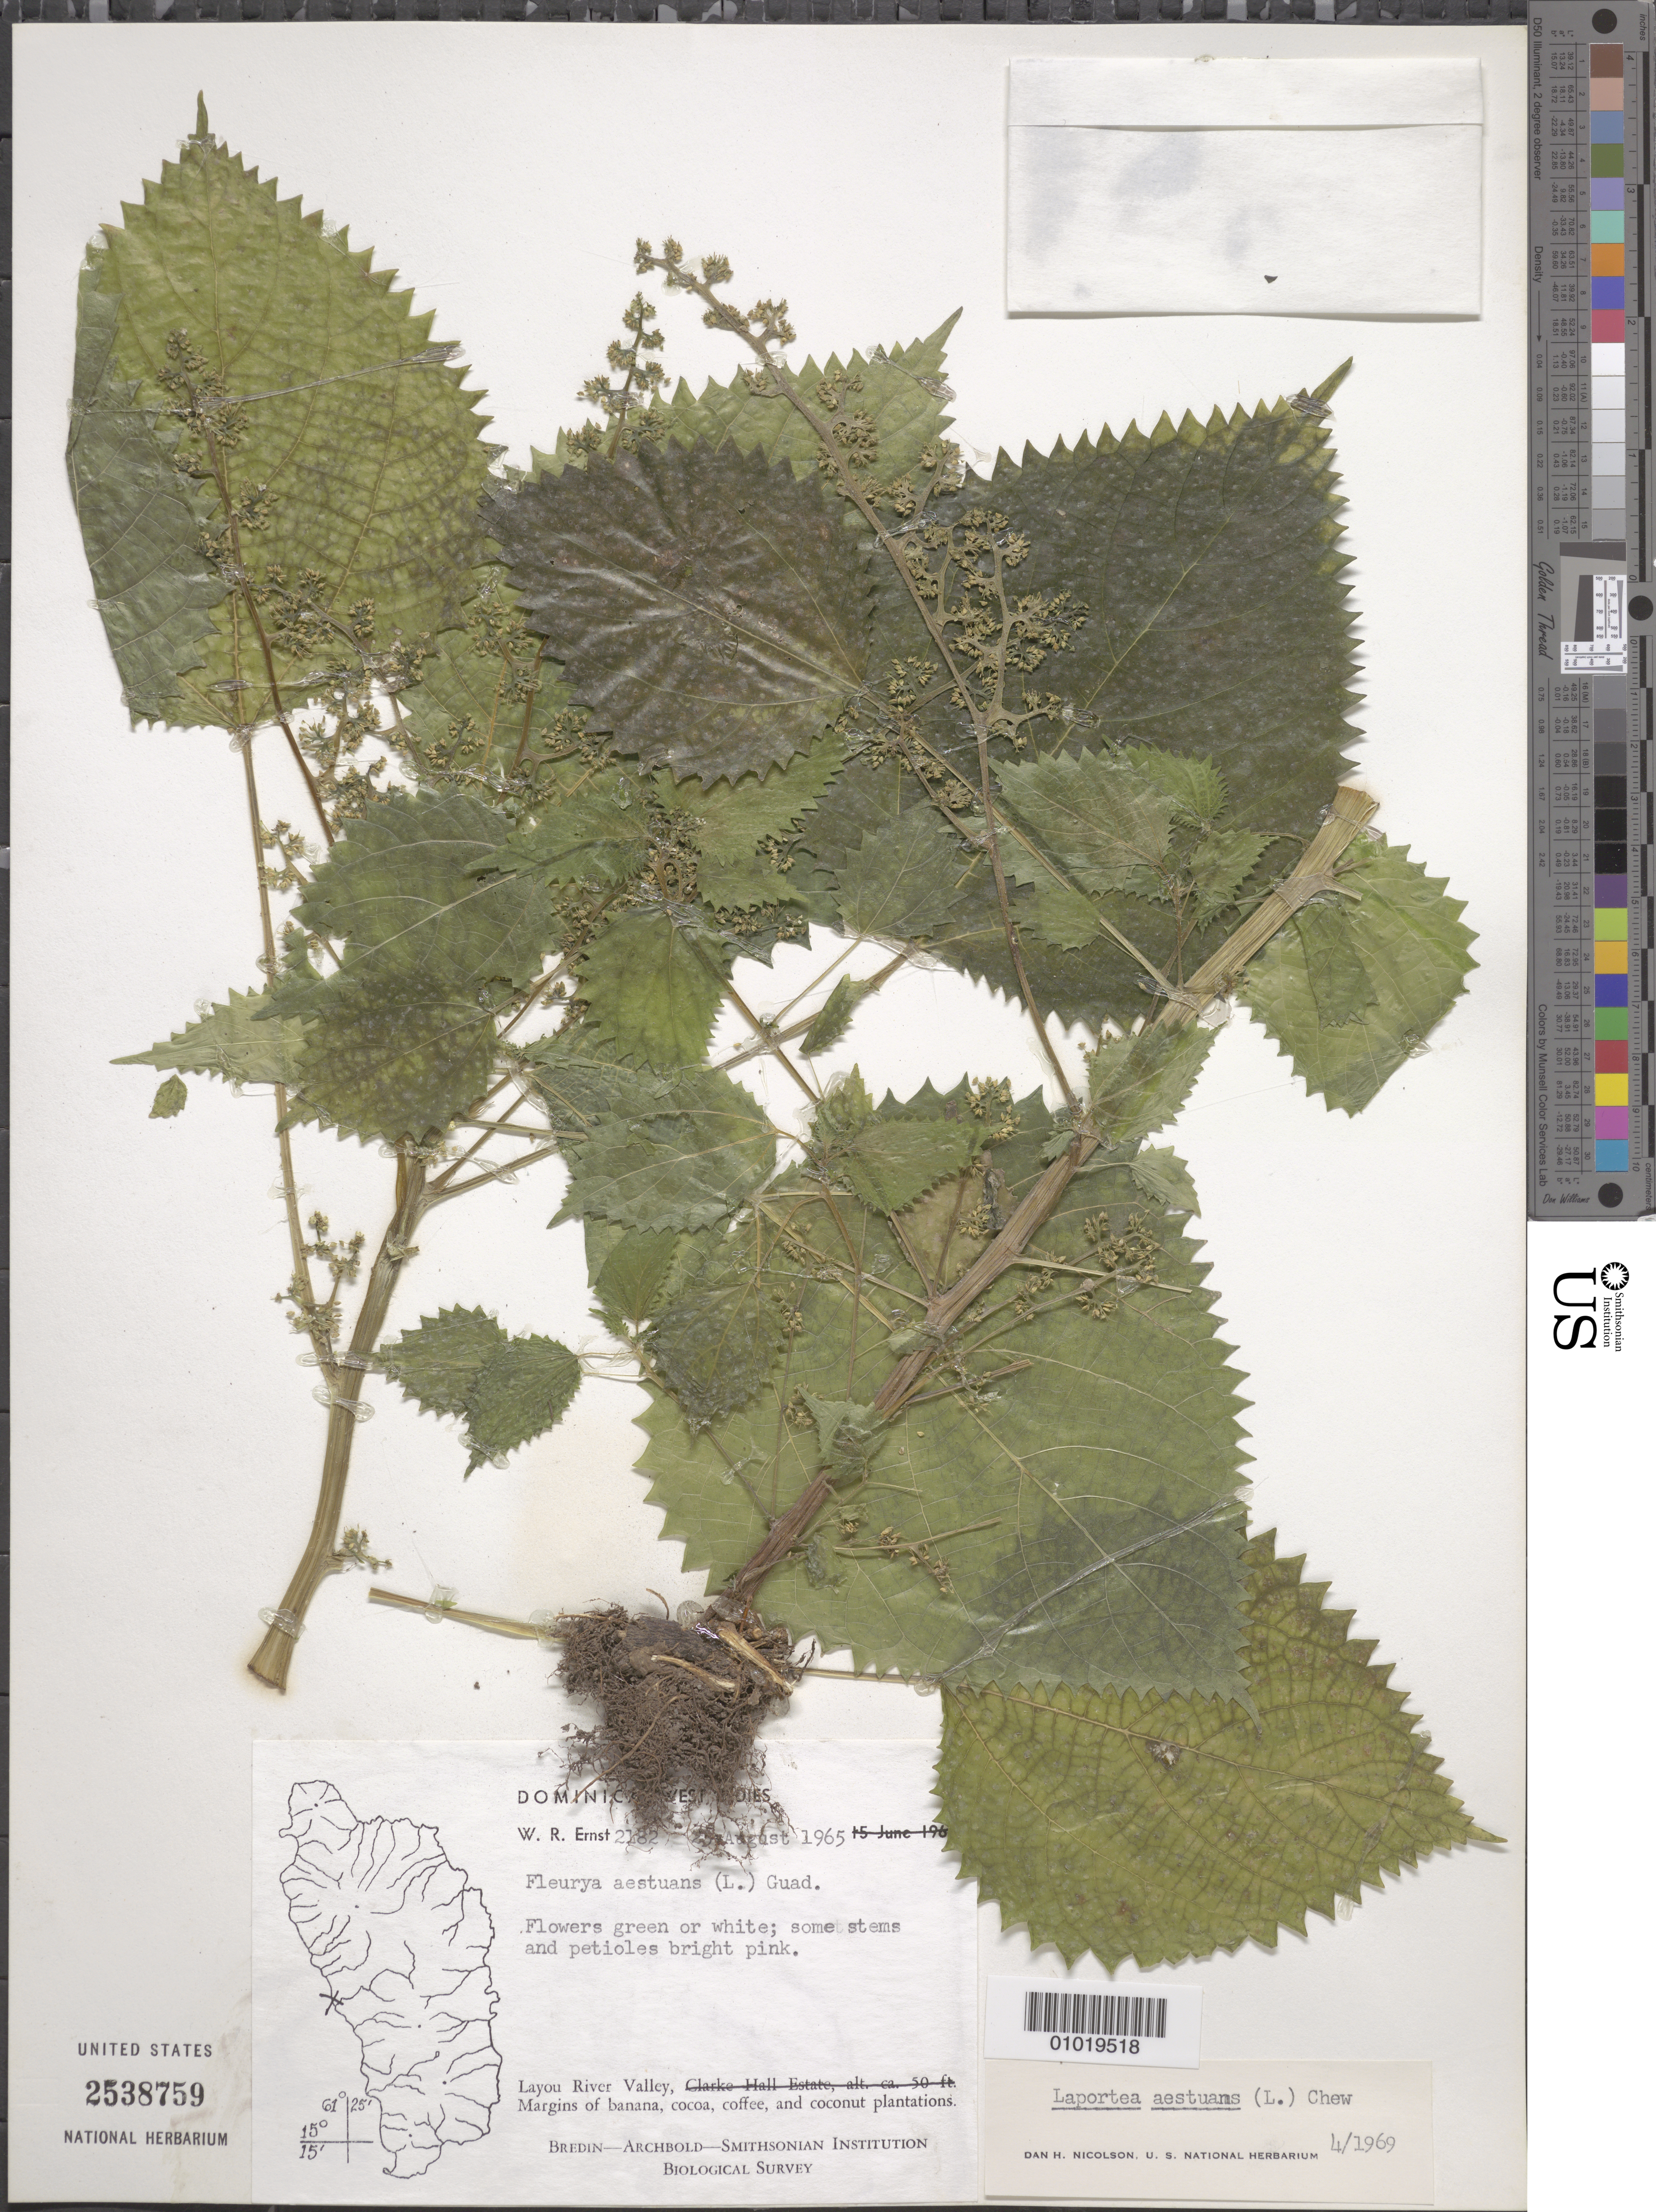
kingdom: Plantae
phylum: Tracheophyta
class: Magnoliopsida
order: Rosales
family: Urticaceae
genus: Laportea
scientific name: Laportea aestuans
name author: (L.) Chew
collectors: W. R. Ernst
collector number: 2182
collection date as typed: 23 Aug 1965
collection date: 1965-08-23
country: Dominica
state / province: St. Joseph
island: Dominica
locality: Layou River Valley. Margins of banana, cocoa, coffee, and coconut plantations.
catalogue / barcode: US 2538759